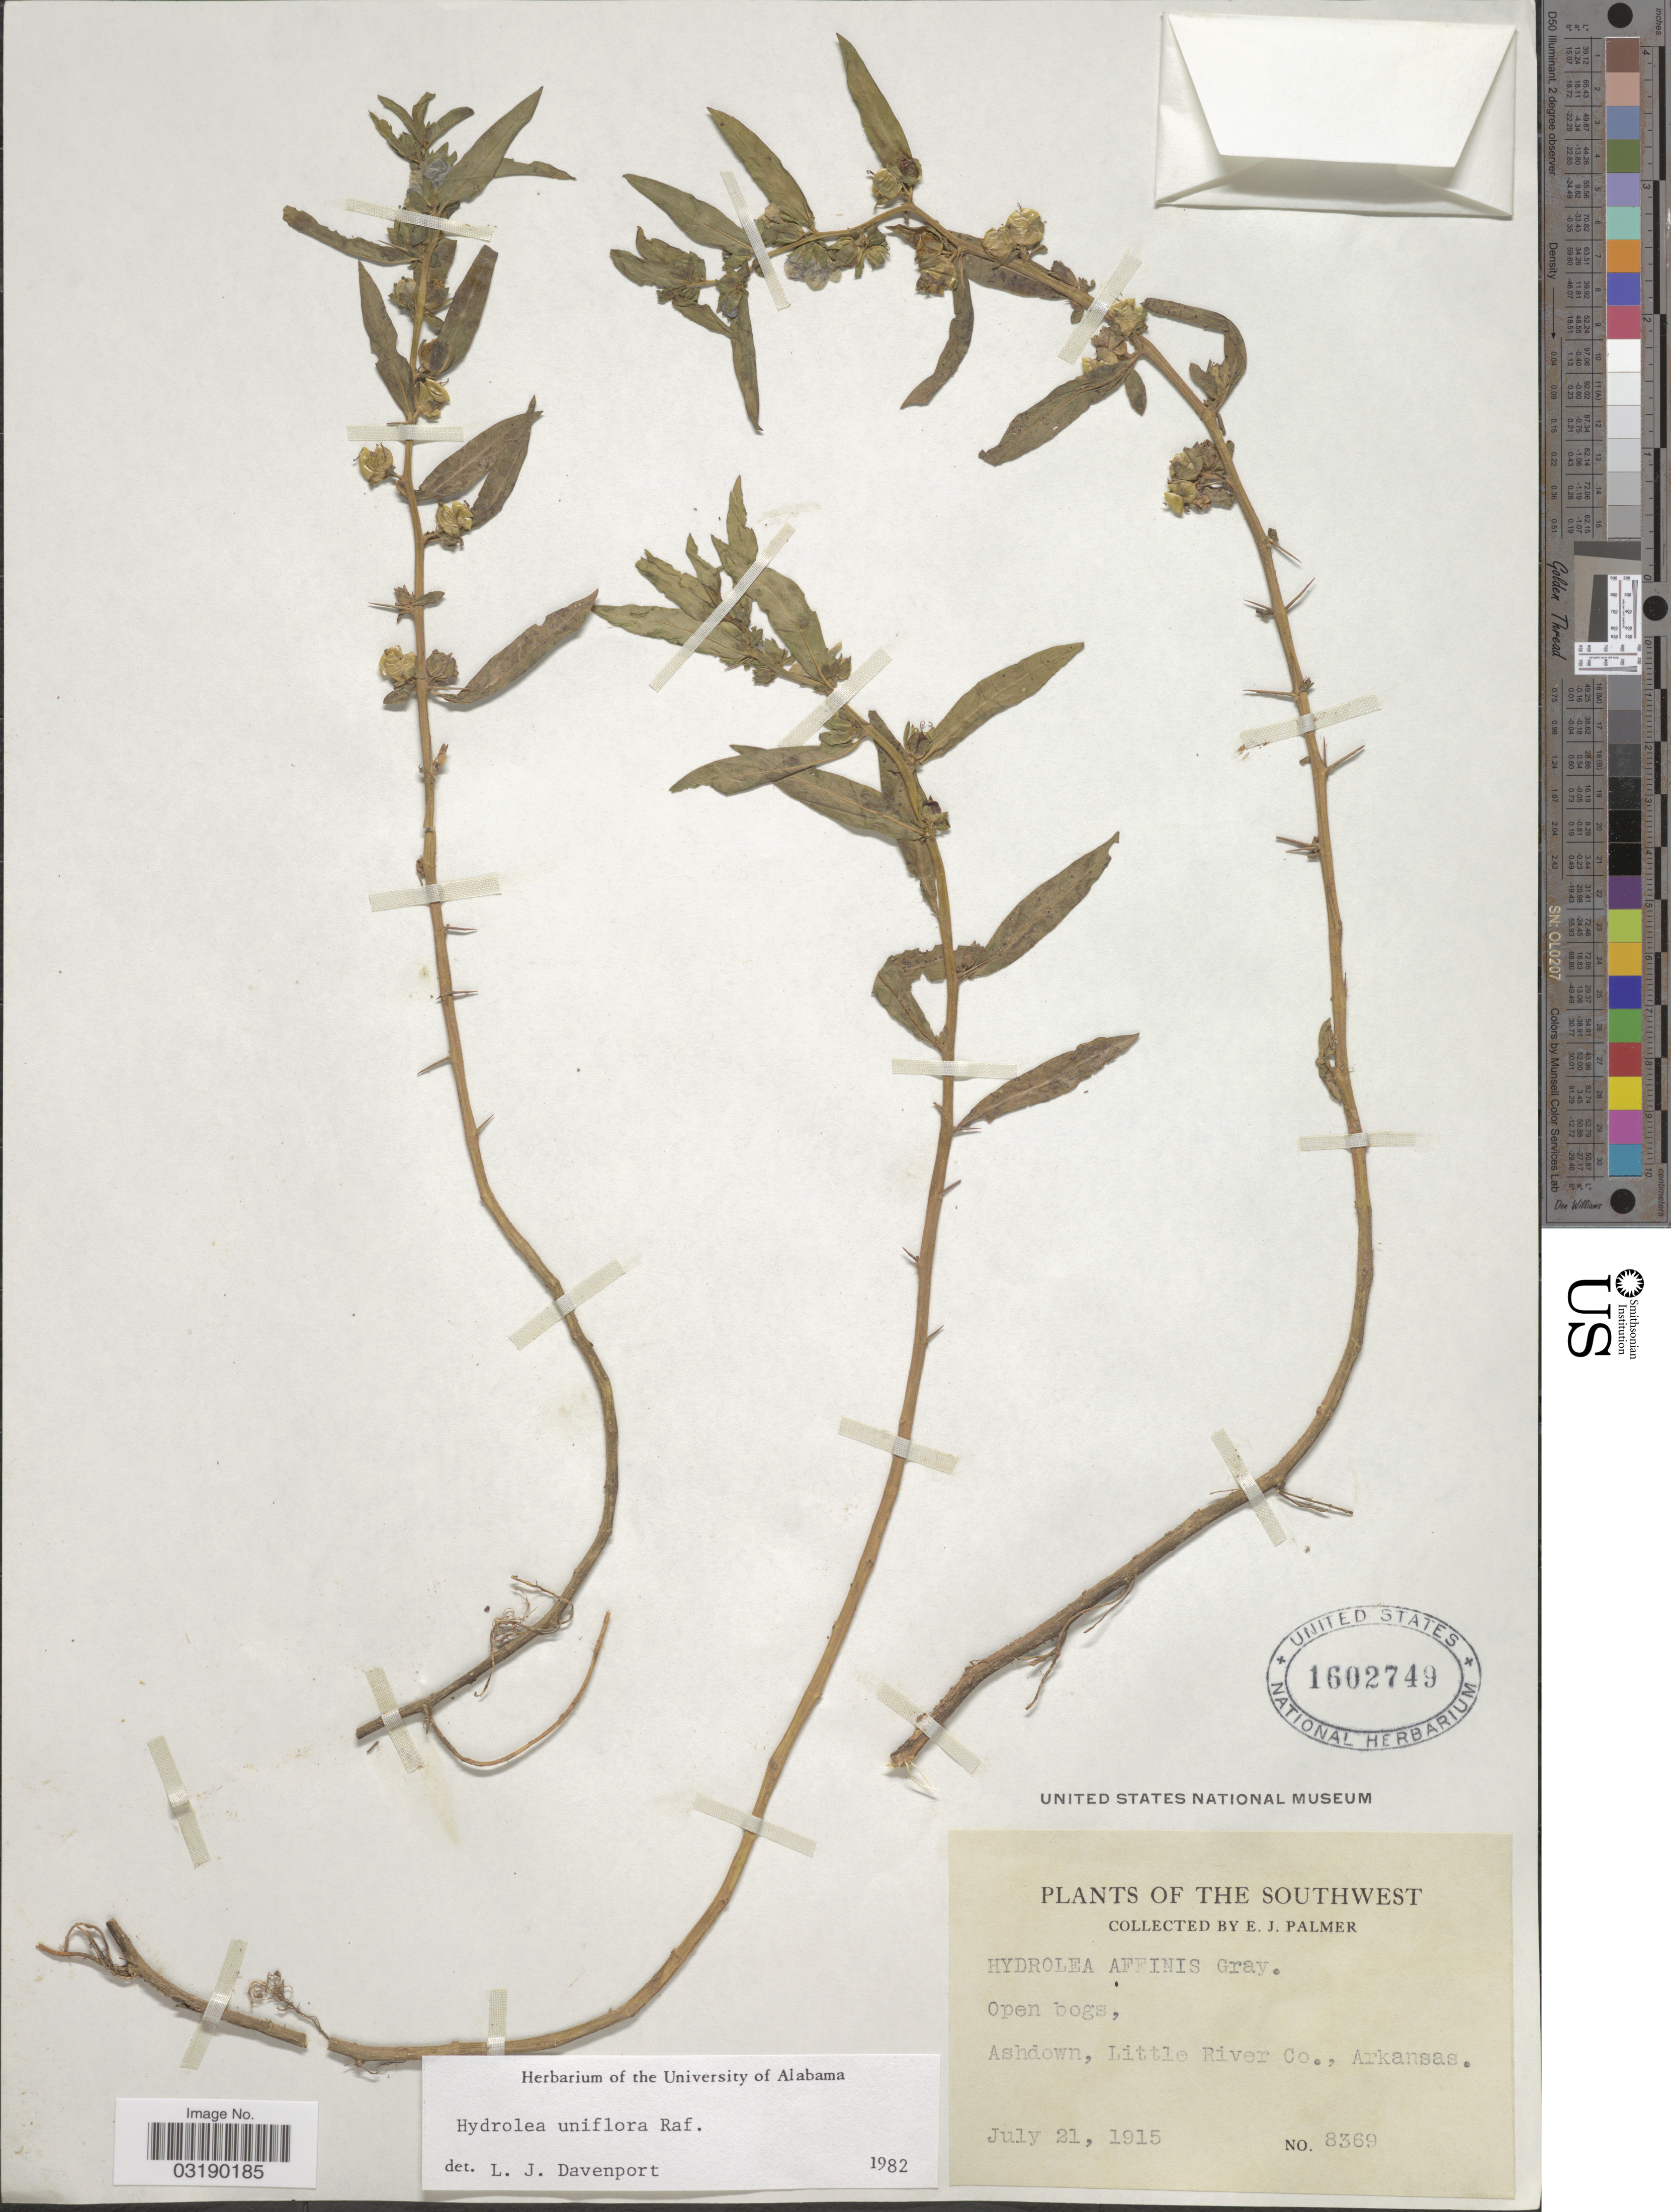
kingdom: Plantae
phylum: Tracheophyta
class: Magnoliopsida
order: Solanales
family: Hydroleaceae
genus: Hydrolea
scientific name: Hydrolea uniflora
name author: Raf.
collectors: E. J. Palmer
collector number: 8369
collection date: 1915-07-21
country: United States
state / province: Arkansas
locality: The Southwest. Open bogs, Ashdown, Little River Co.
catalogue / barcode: US 1602749